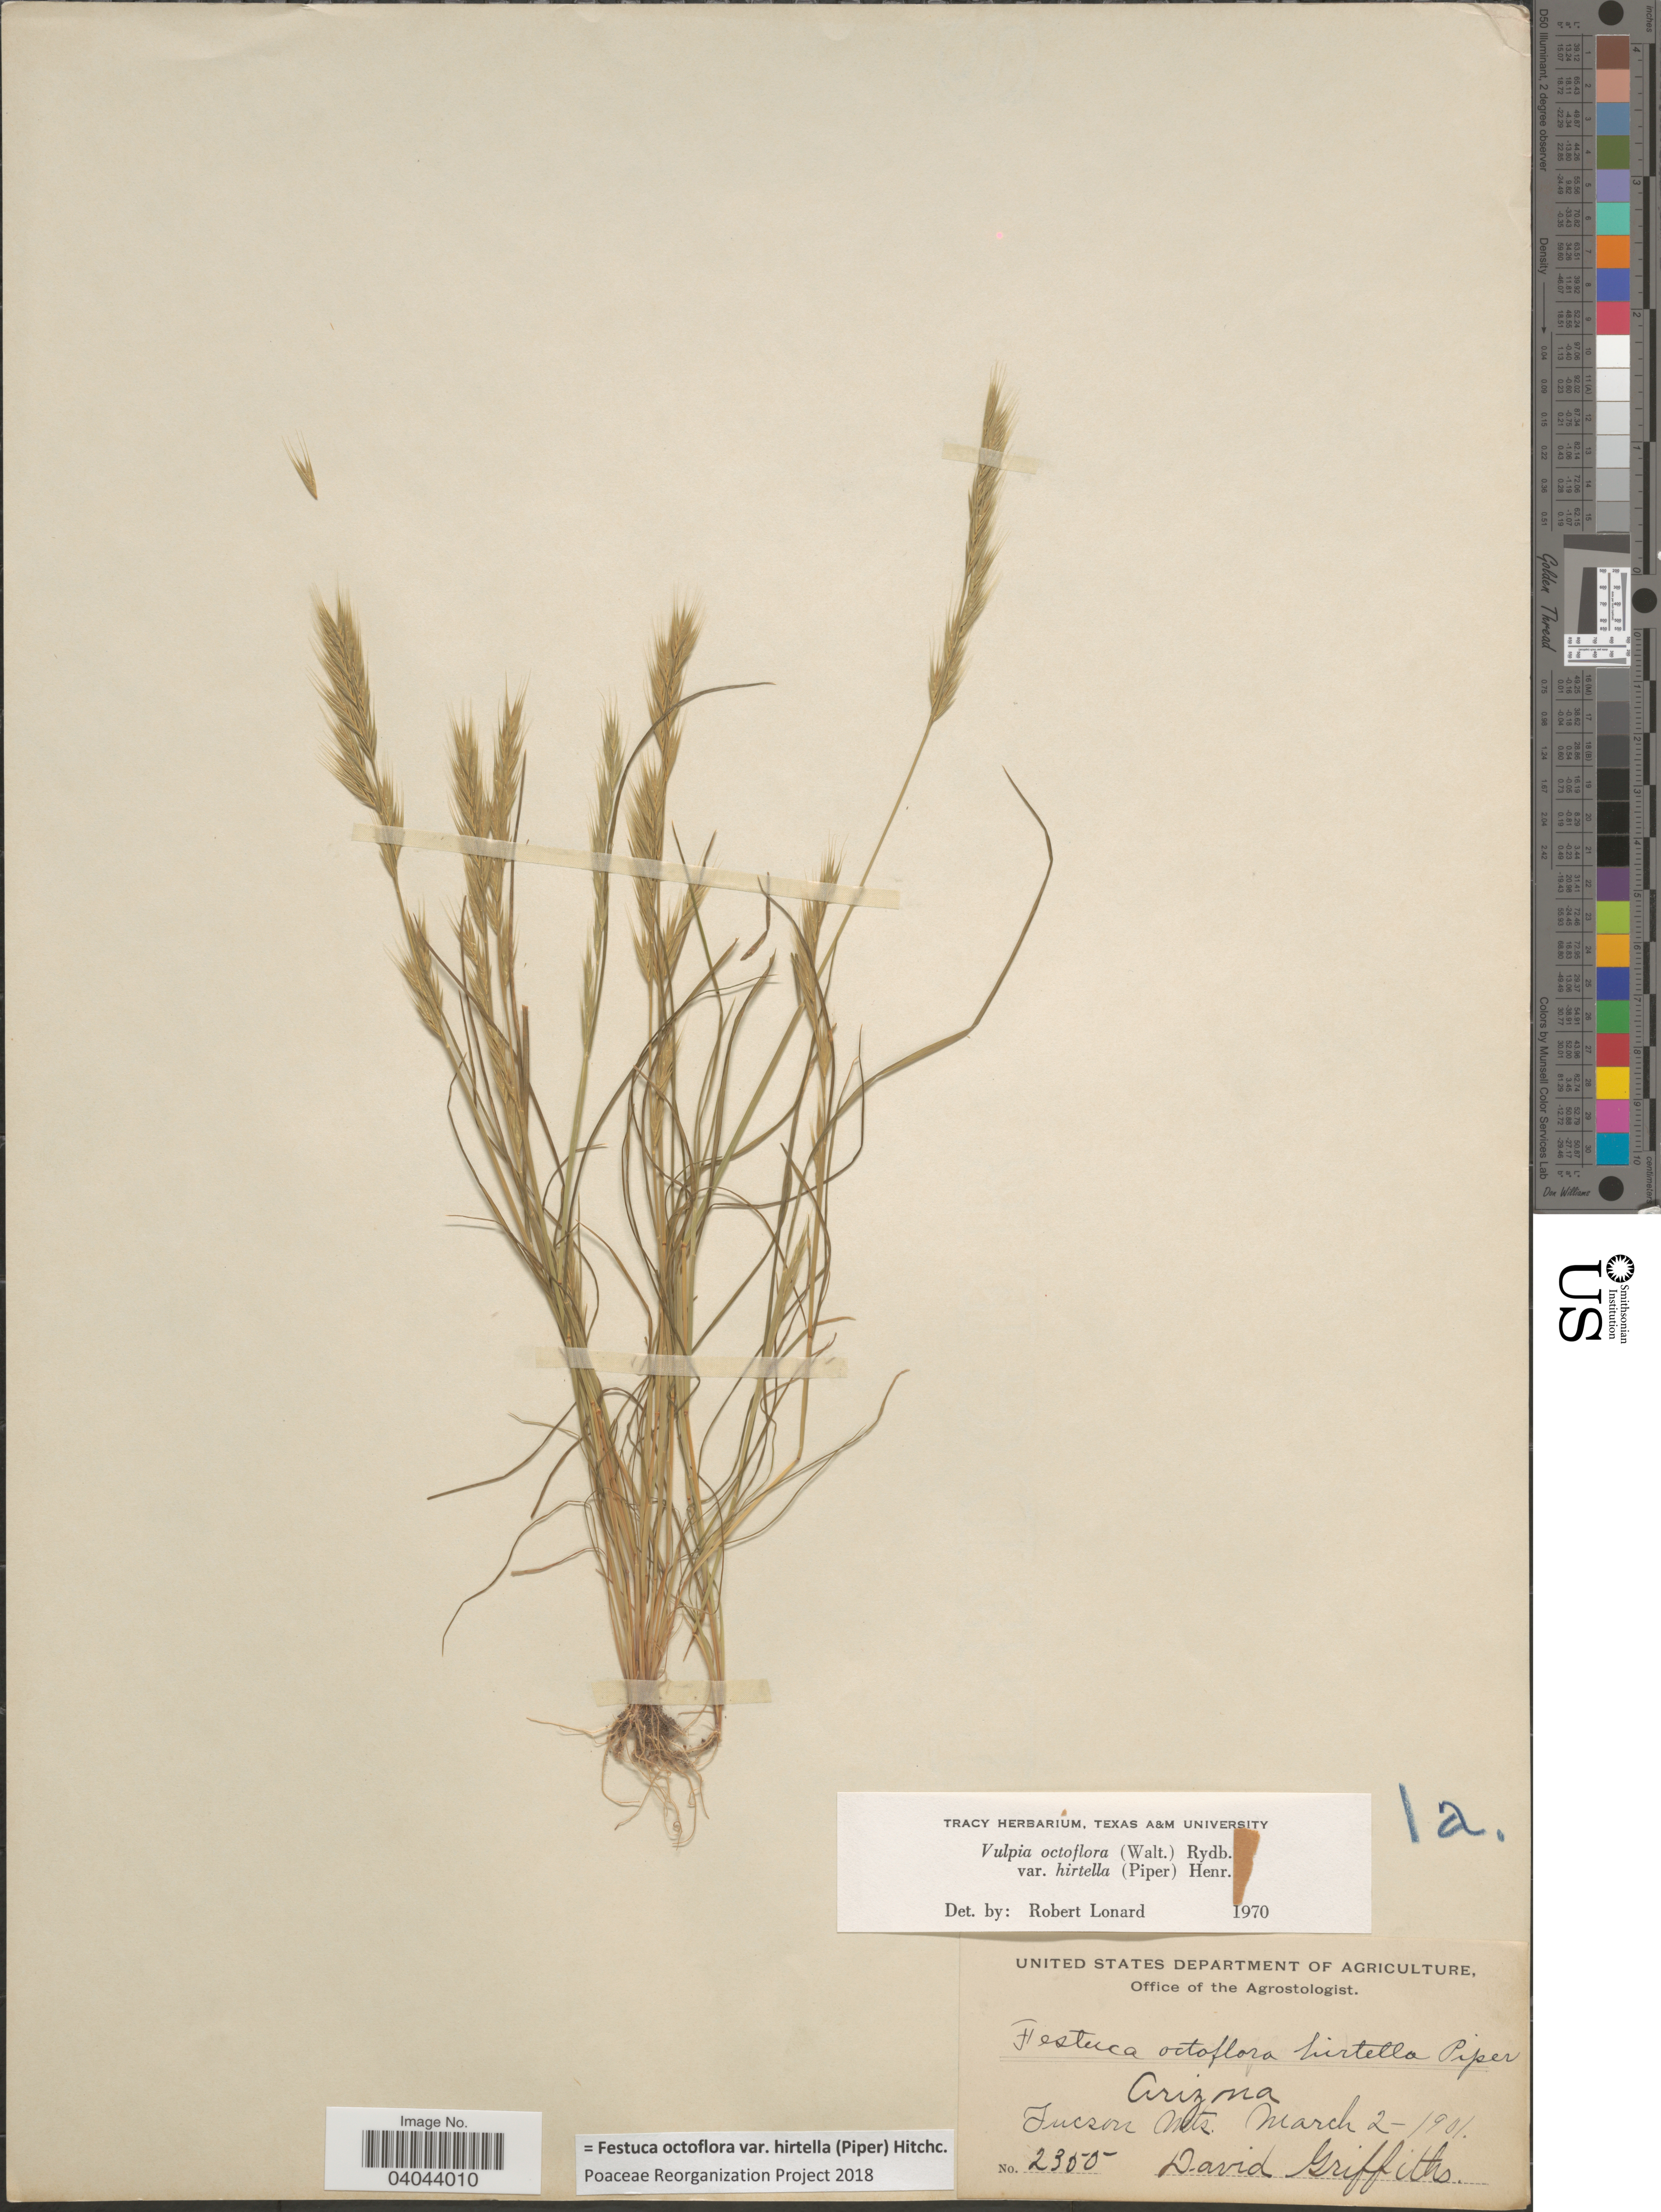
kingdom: Plantae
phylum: Tracheophyta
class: Liliopsida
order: Poales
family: Poaceae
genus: Festuca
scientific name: Festuca octoflora var. hirtella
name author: Piper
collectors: D. Griffiths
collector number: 2355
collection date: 1901-03-02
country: United States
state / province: Arizona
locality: Tucson Mts.